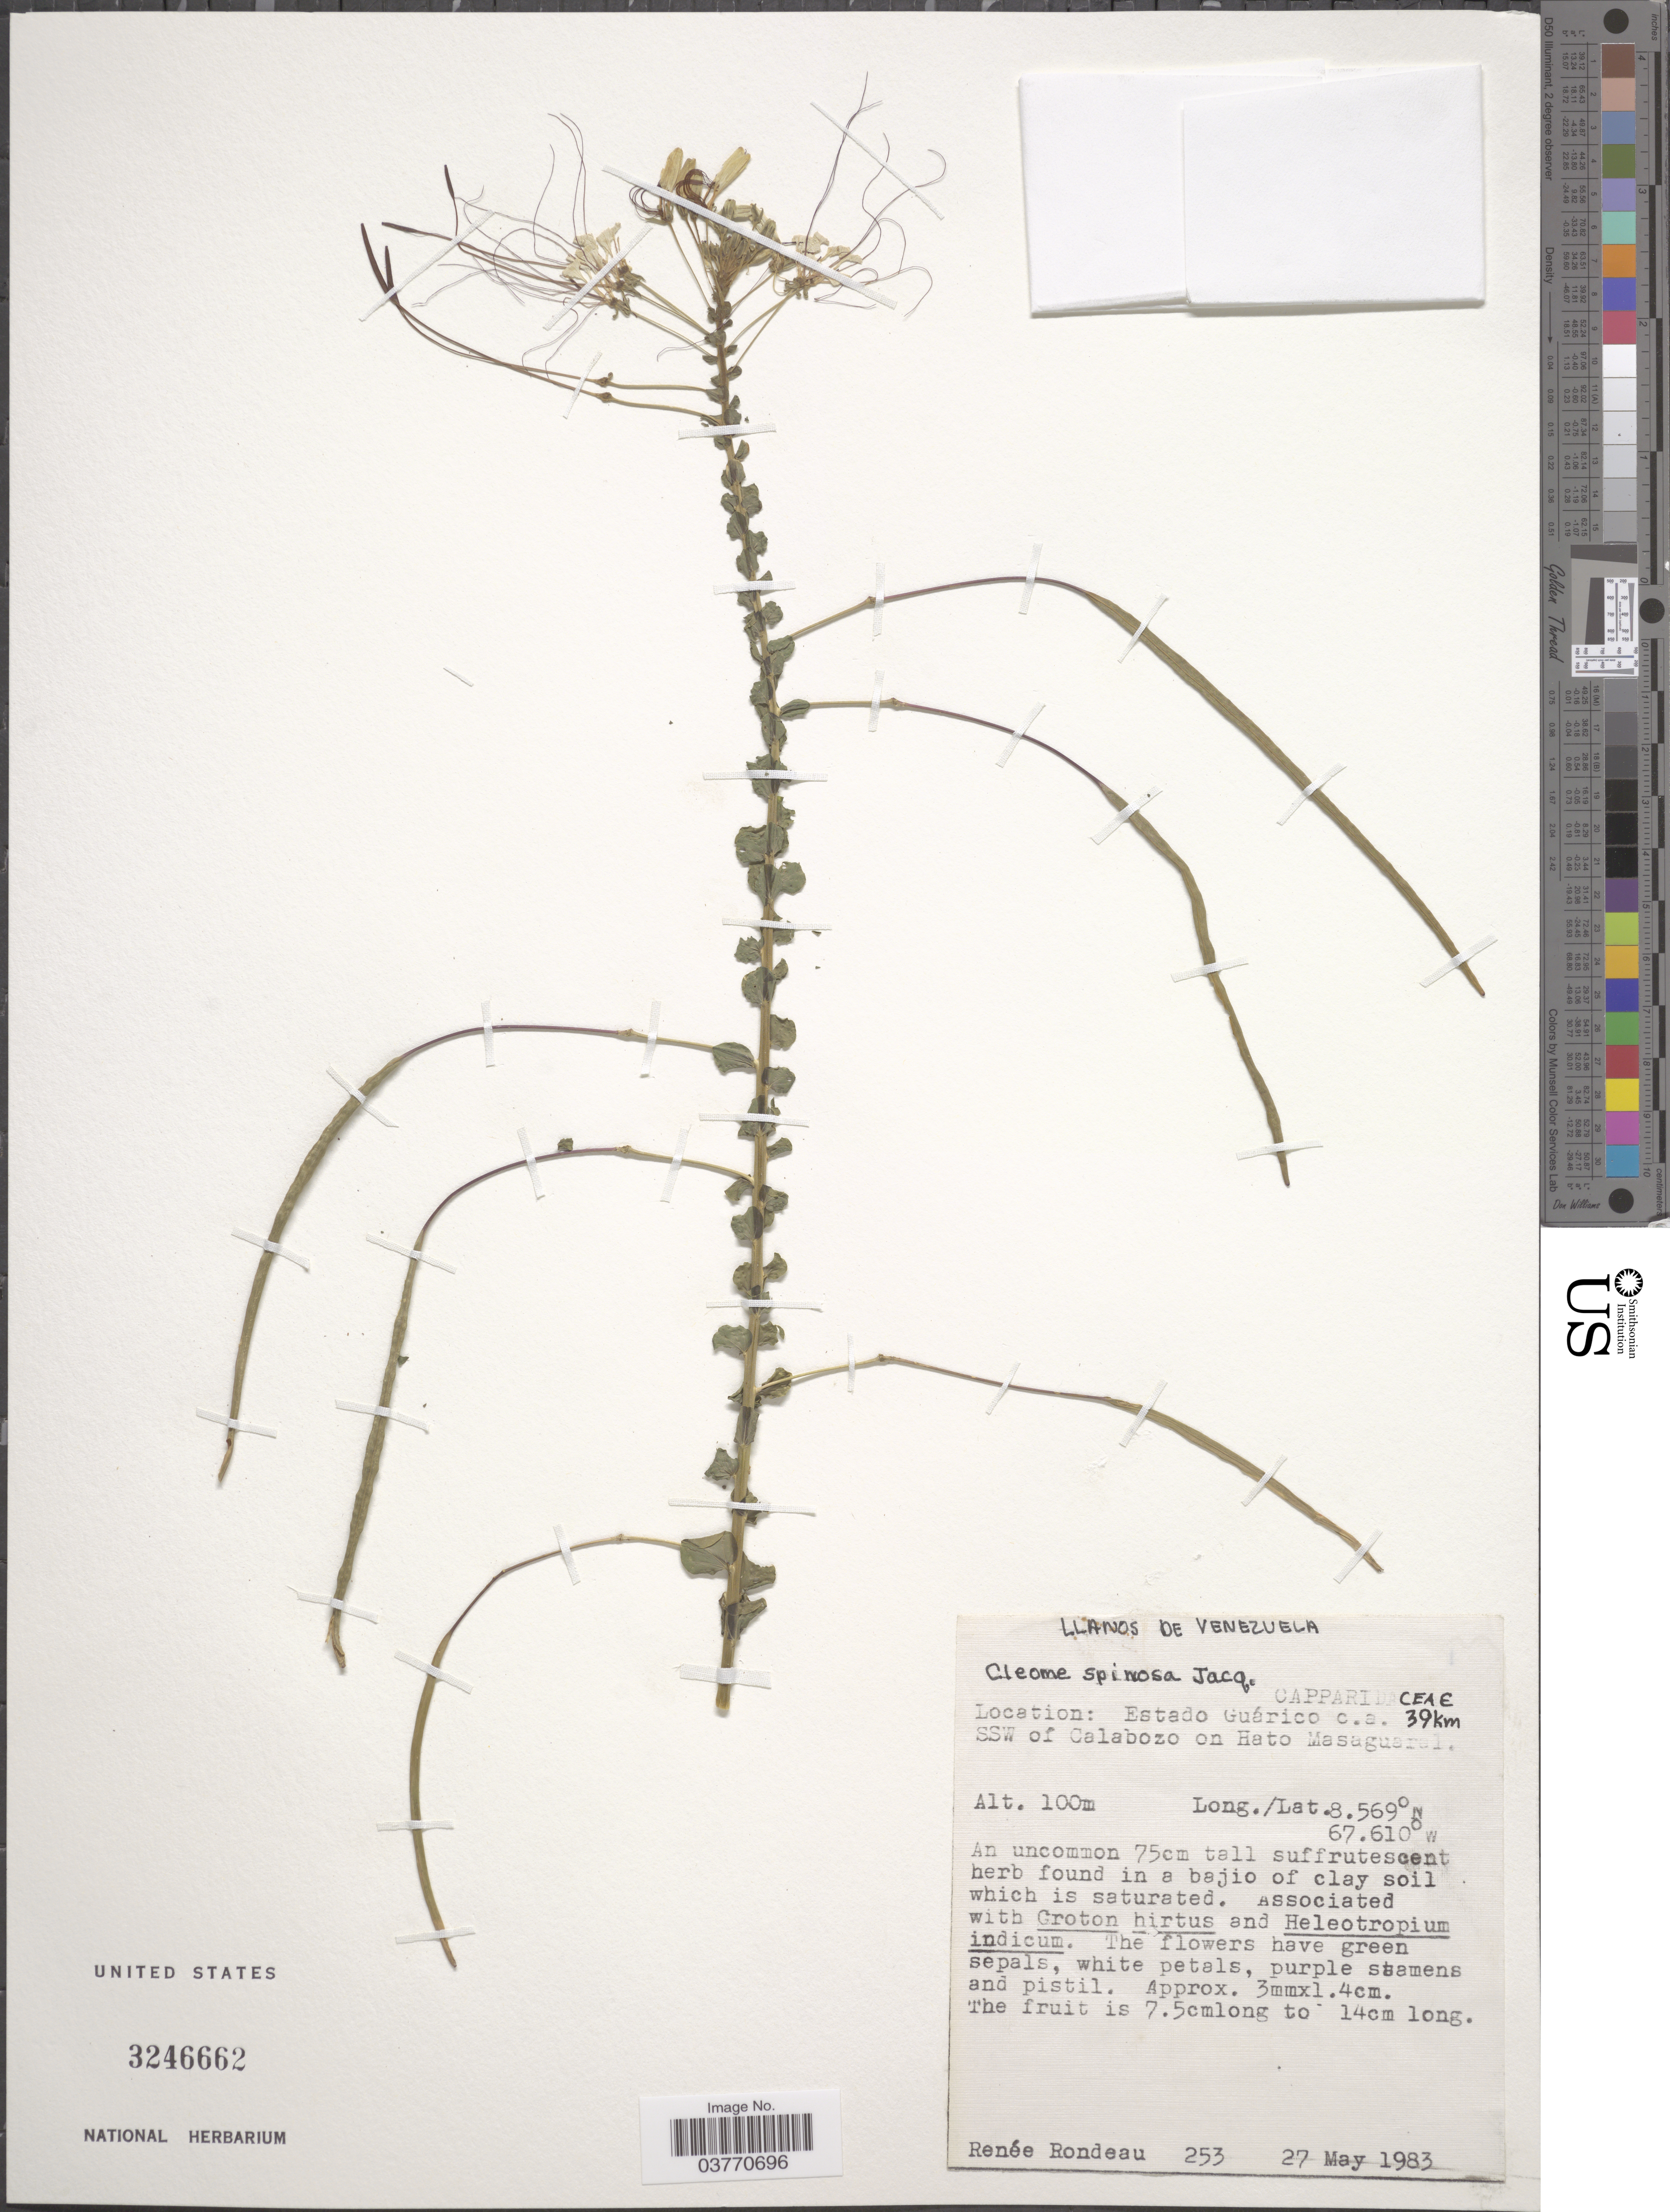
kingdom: Plantae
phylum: Tracheophyta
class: Magnoliopsida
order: Brassicales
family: Cleomaceae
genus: Tarenaya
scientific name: Tarenaya spinosa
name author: (Jacq.) Raf.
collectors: R. Rondeau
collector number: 253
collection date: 1983-05-27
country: Venezuela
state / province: Guarico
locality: C.a. 39km SSW of Calabozo on Hato Masaguaral.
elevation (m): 100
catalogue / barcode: US 3246662